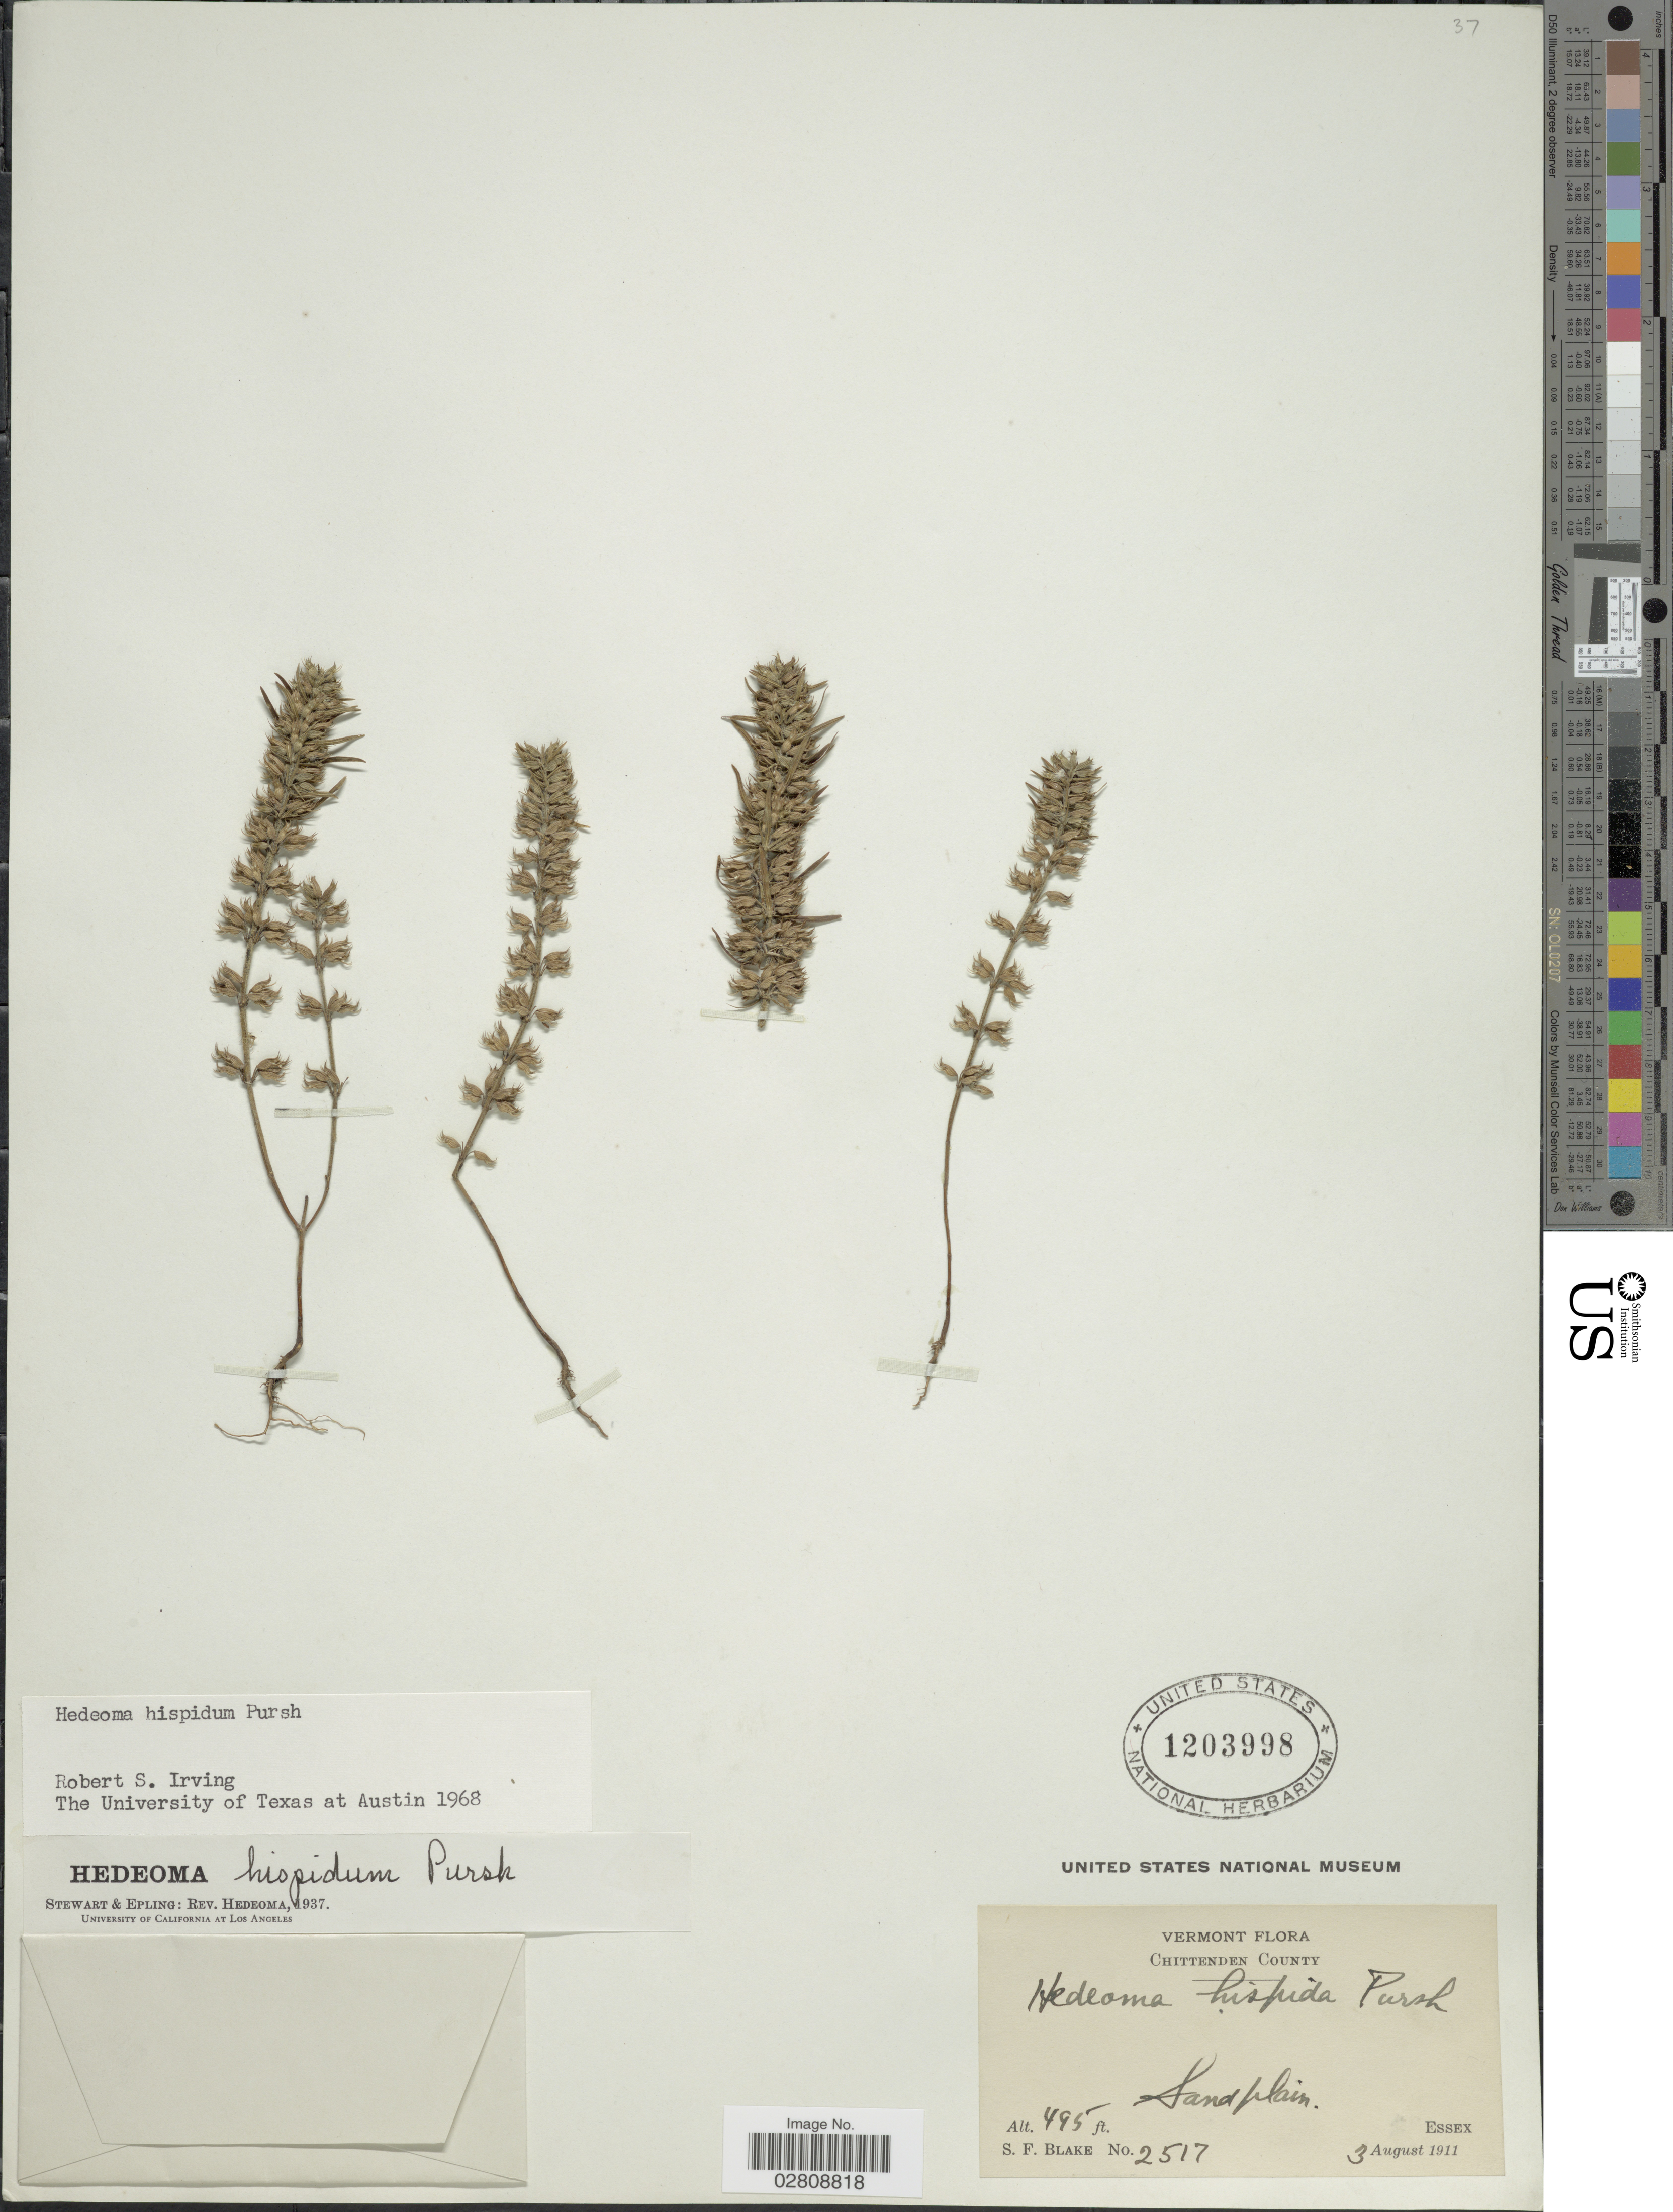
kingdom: Plantae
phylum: Tracheophyta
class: Magnoliopsida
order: Lamiales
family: Lamiaceae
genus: Hedeoma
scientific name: Hedeoma hispida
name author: Pursh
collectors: S. Blake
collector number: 2517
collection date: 1911-08-03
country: United States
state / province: Vermont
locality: Chittenden County. Sandplain. Essex.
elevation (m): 151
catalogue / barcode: US 1203998